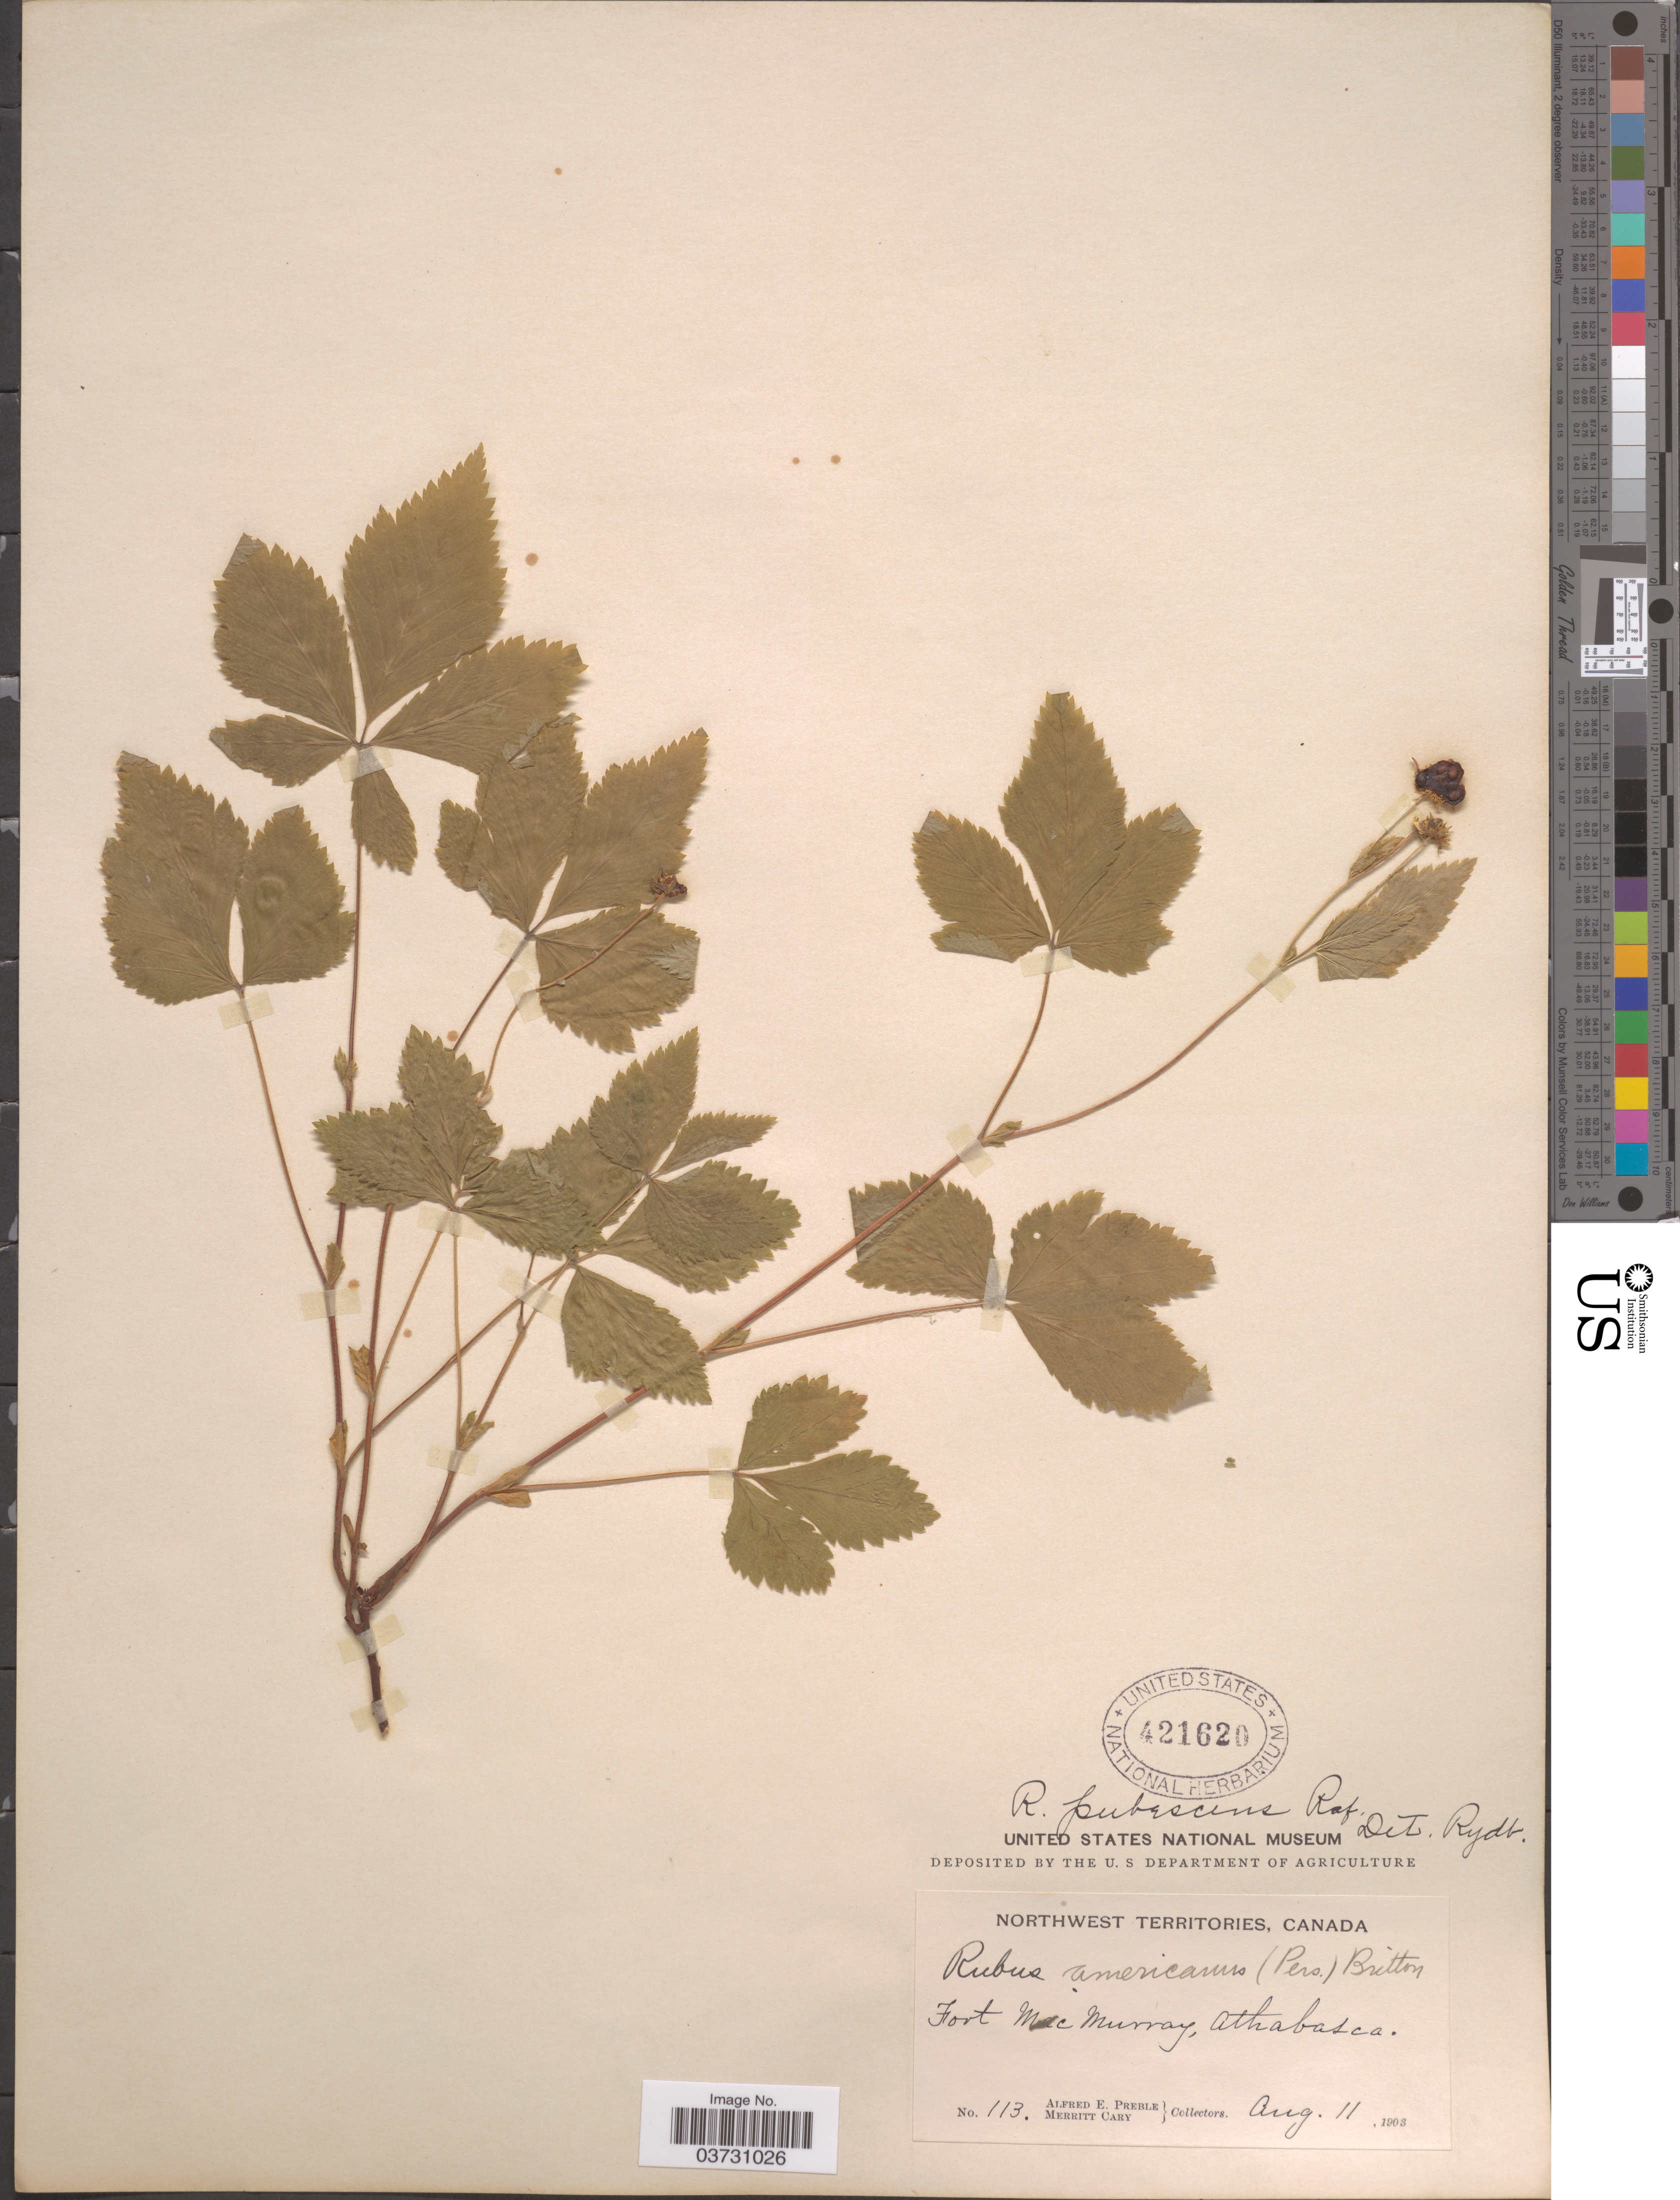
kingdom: Plantae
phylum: Tracheophyta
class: Magnoliopsida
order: Rosales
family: Rosaceae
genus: Rubus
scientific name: Rubus pubescens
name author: Raf.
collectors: A. Preble & M. Cary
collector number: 113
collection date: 1903-08-11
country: Canada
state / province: Northwest Territories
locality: Fort Mc Murray, Athabasca.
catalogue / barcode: US 421620